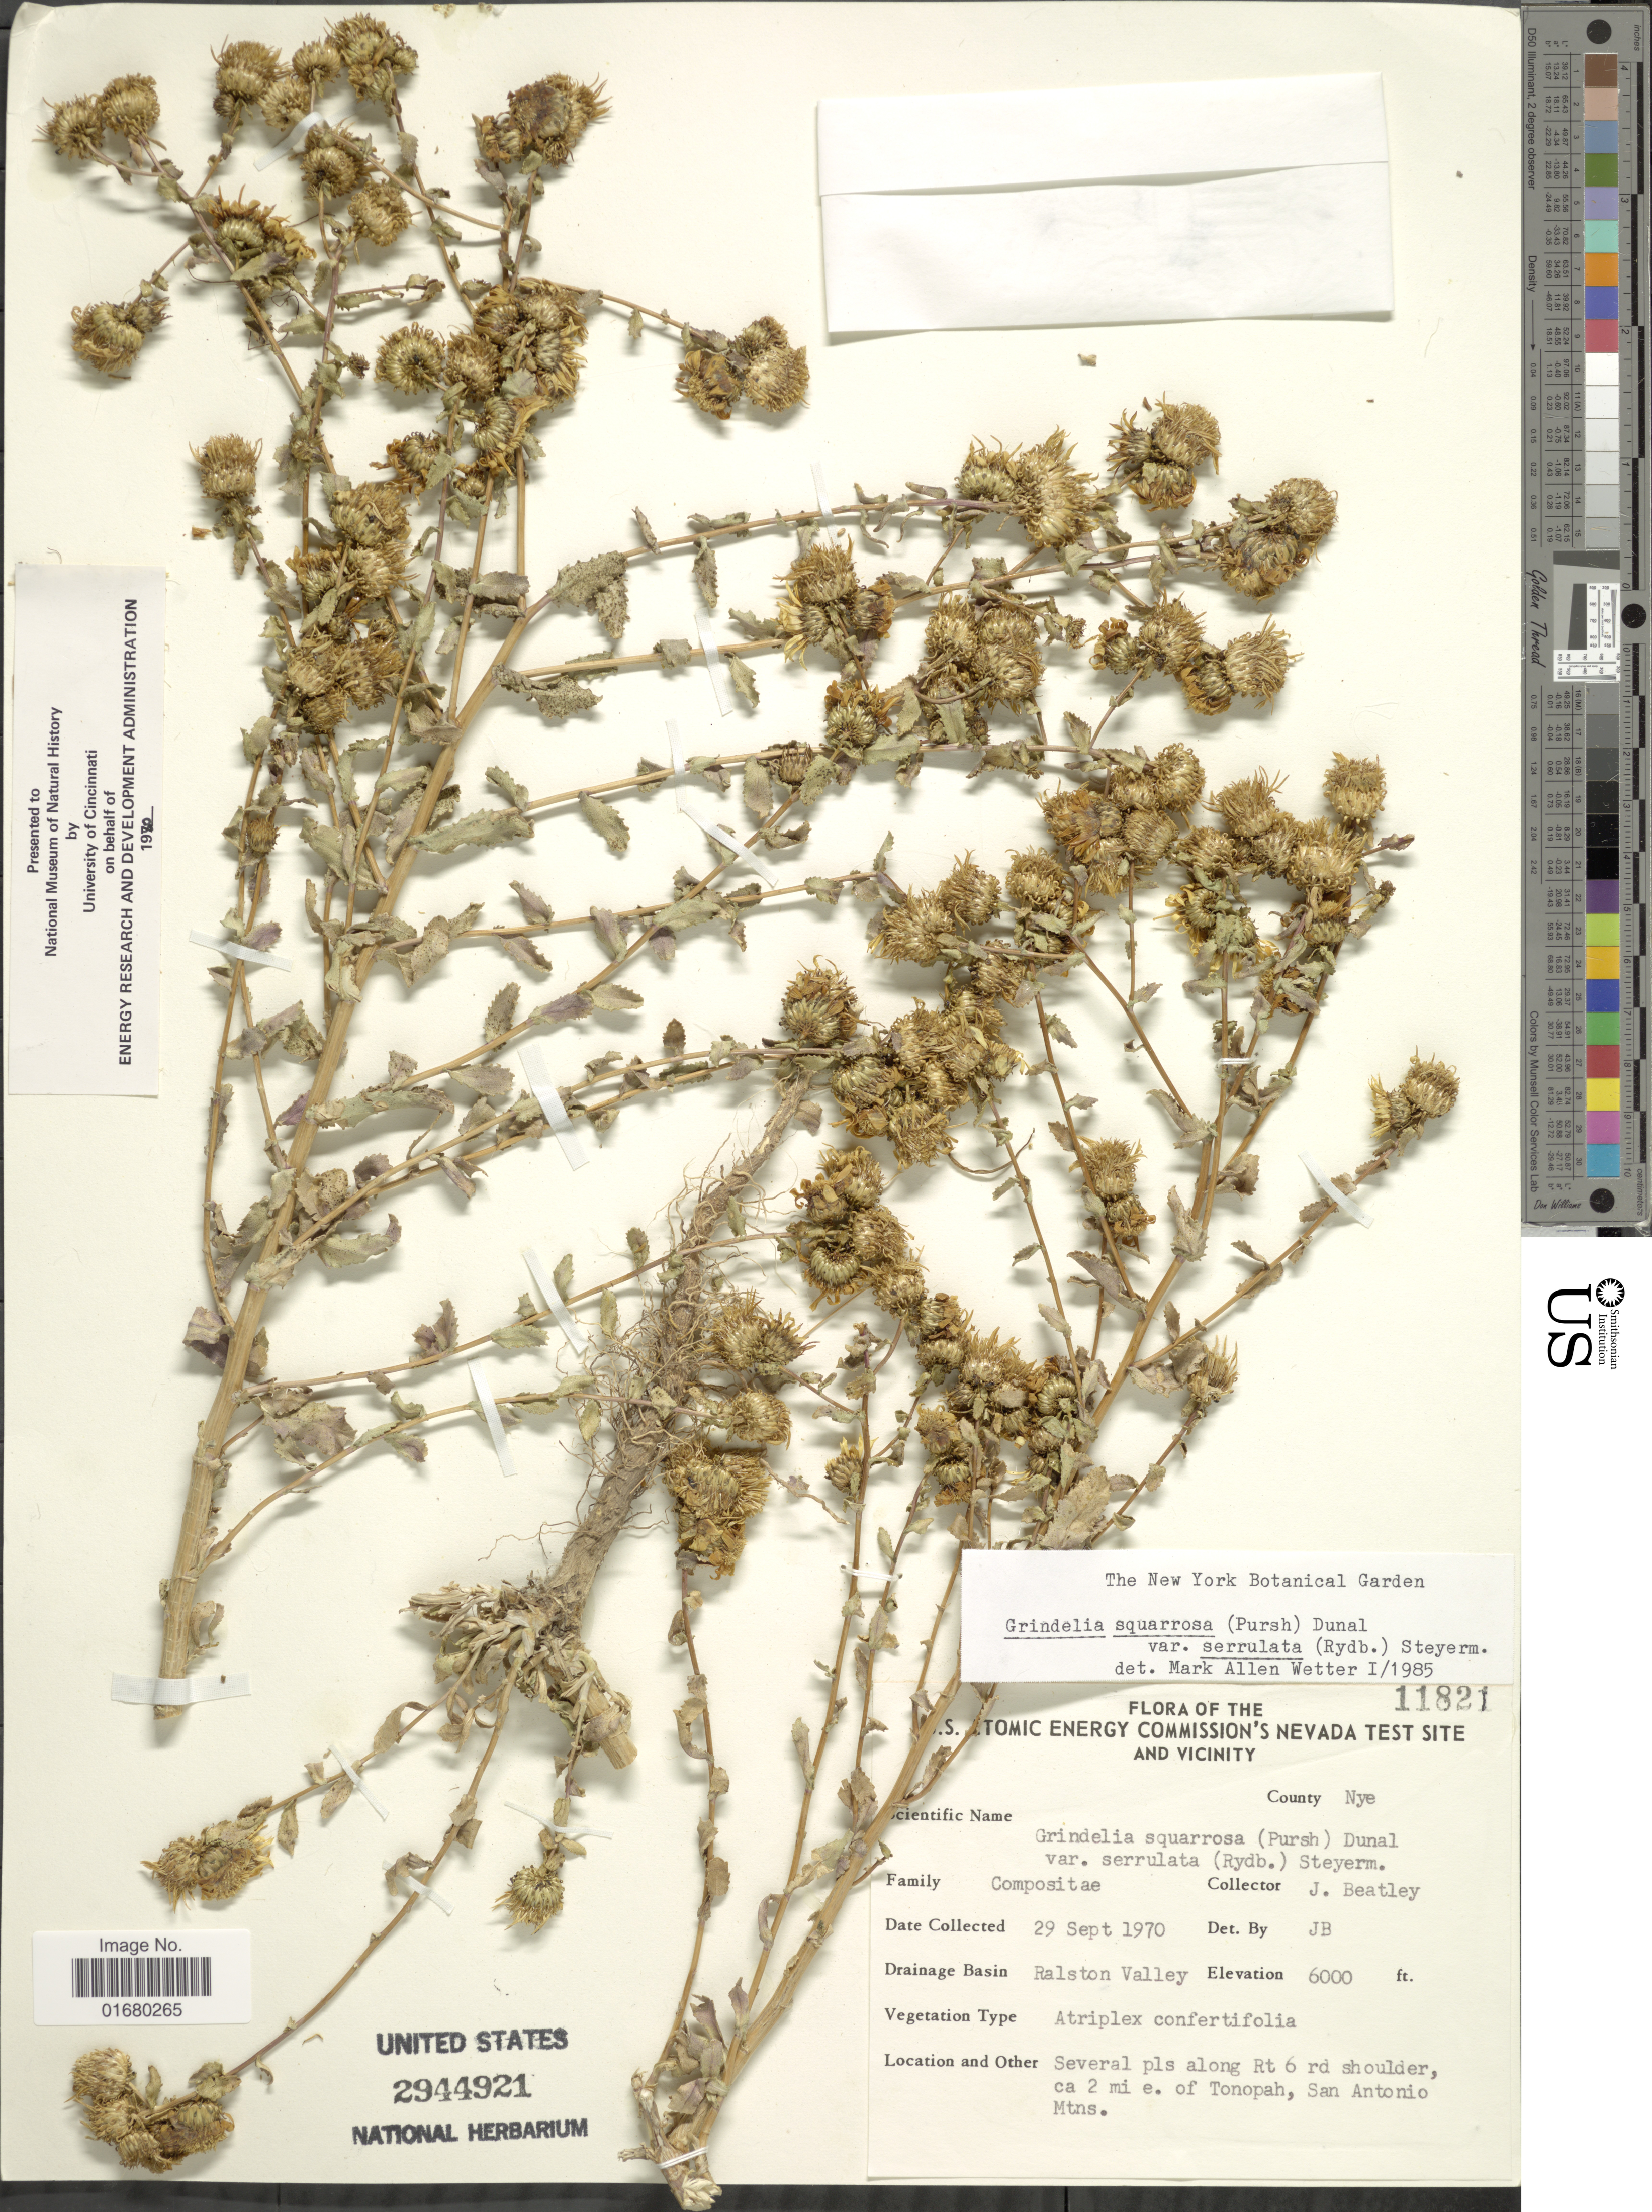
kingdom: Plantae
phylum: Tracheophyta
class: Magnoliopsida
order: Asterales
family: Asteraceae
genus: Grindelia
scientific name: Grindelia squarrosa var. serrulata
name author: (Rydb.) Steyerm.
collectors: J. C. Beatley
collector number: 11821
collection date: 1970-09-29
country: United States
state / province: Nevada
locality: U.S. Atomic Energy Commission's Nevada test site and Vicinity, Drainage Basin: Ralston Valley, Several pls along Rt 6 rd shoulder, ca. 2 mi. e. of Tonopah, San Antonio, Mtns County: Nye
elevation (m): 1829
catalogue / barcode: US 2944921